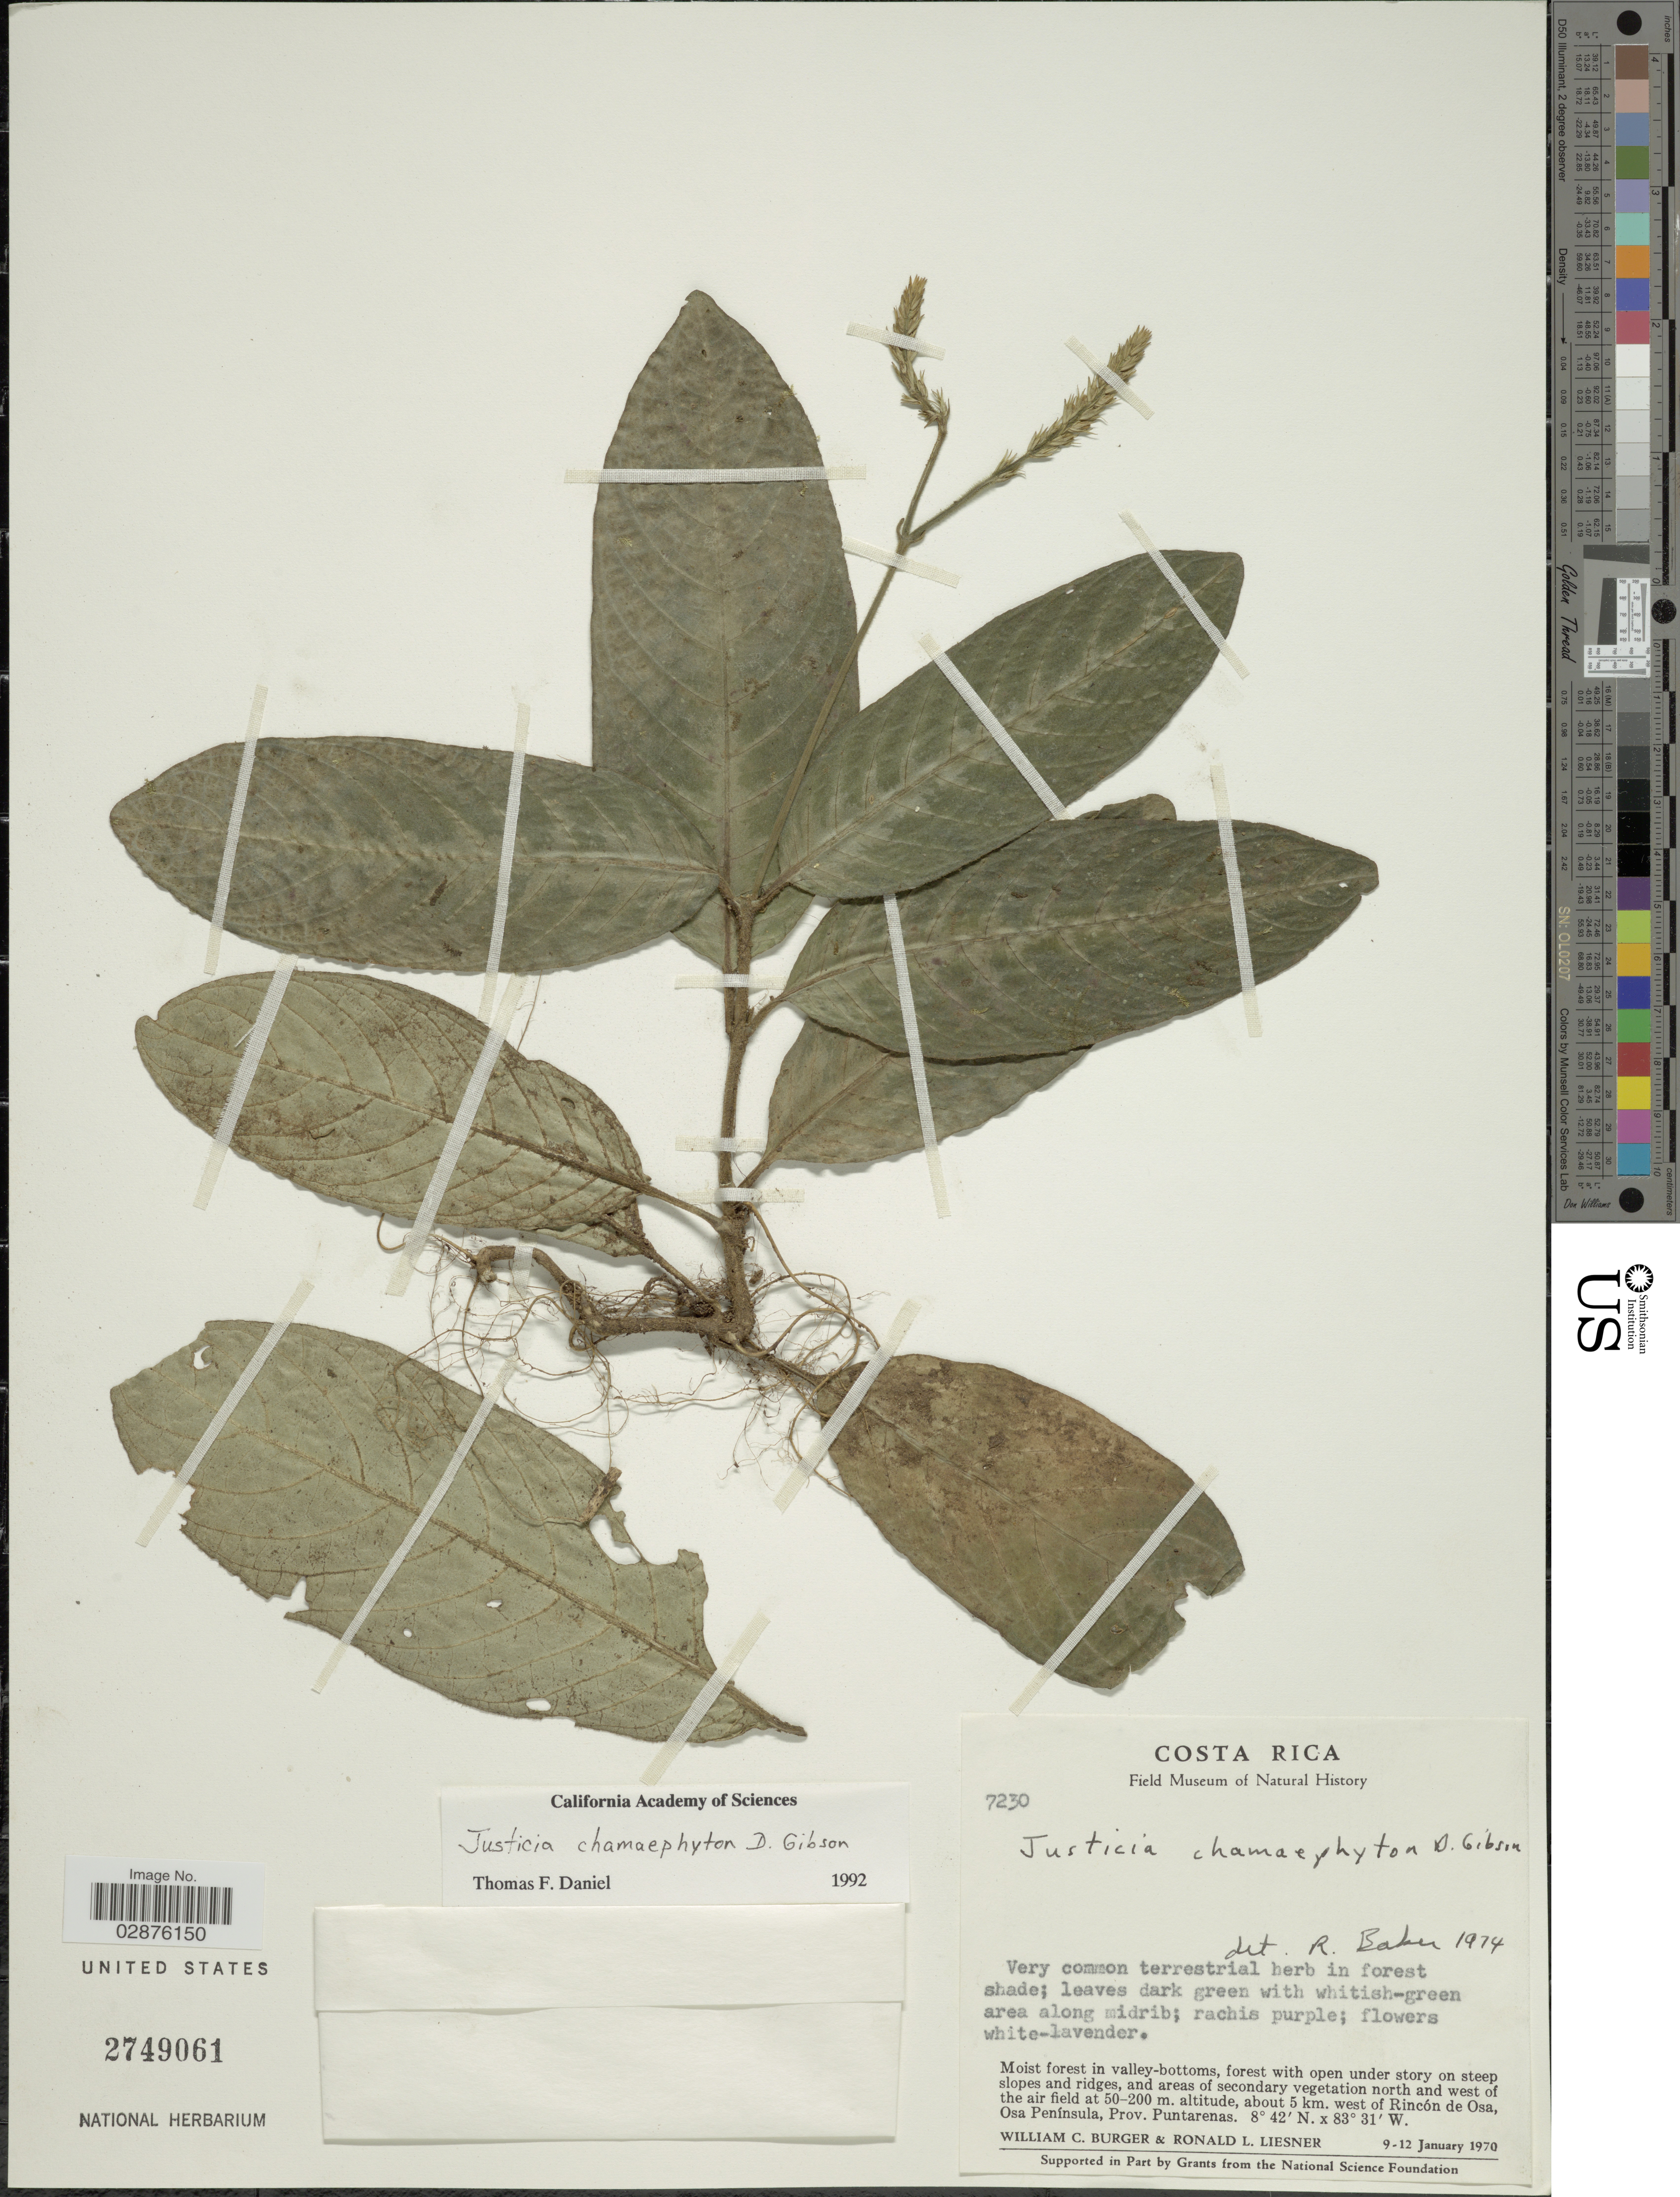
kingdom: Plantae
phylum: Tracheophyta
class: Magnoliopsida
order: Lamiales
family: Acanthaceae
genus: Justicia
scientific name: Justicia chamaephyton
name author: D.N. Gibson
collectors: W. Burger & R. L. Liesner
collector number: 7230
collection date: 1970-01-09/1970-01-12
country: Costa Rica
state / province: Puntarenas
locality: Secondary vegetation north and west of the air field, about 5 km. west of Rincón de Osa, Osa Peninsula.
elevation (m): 50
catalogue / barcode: US 2749061